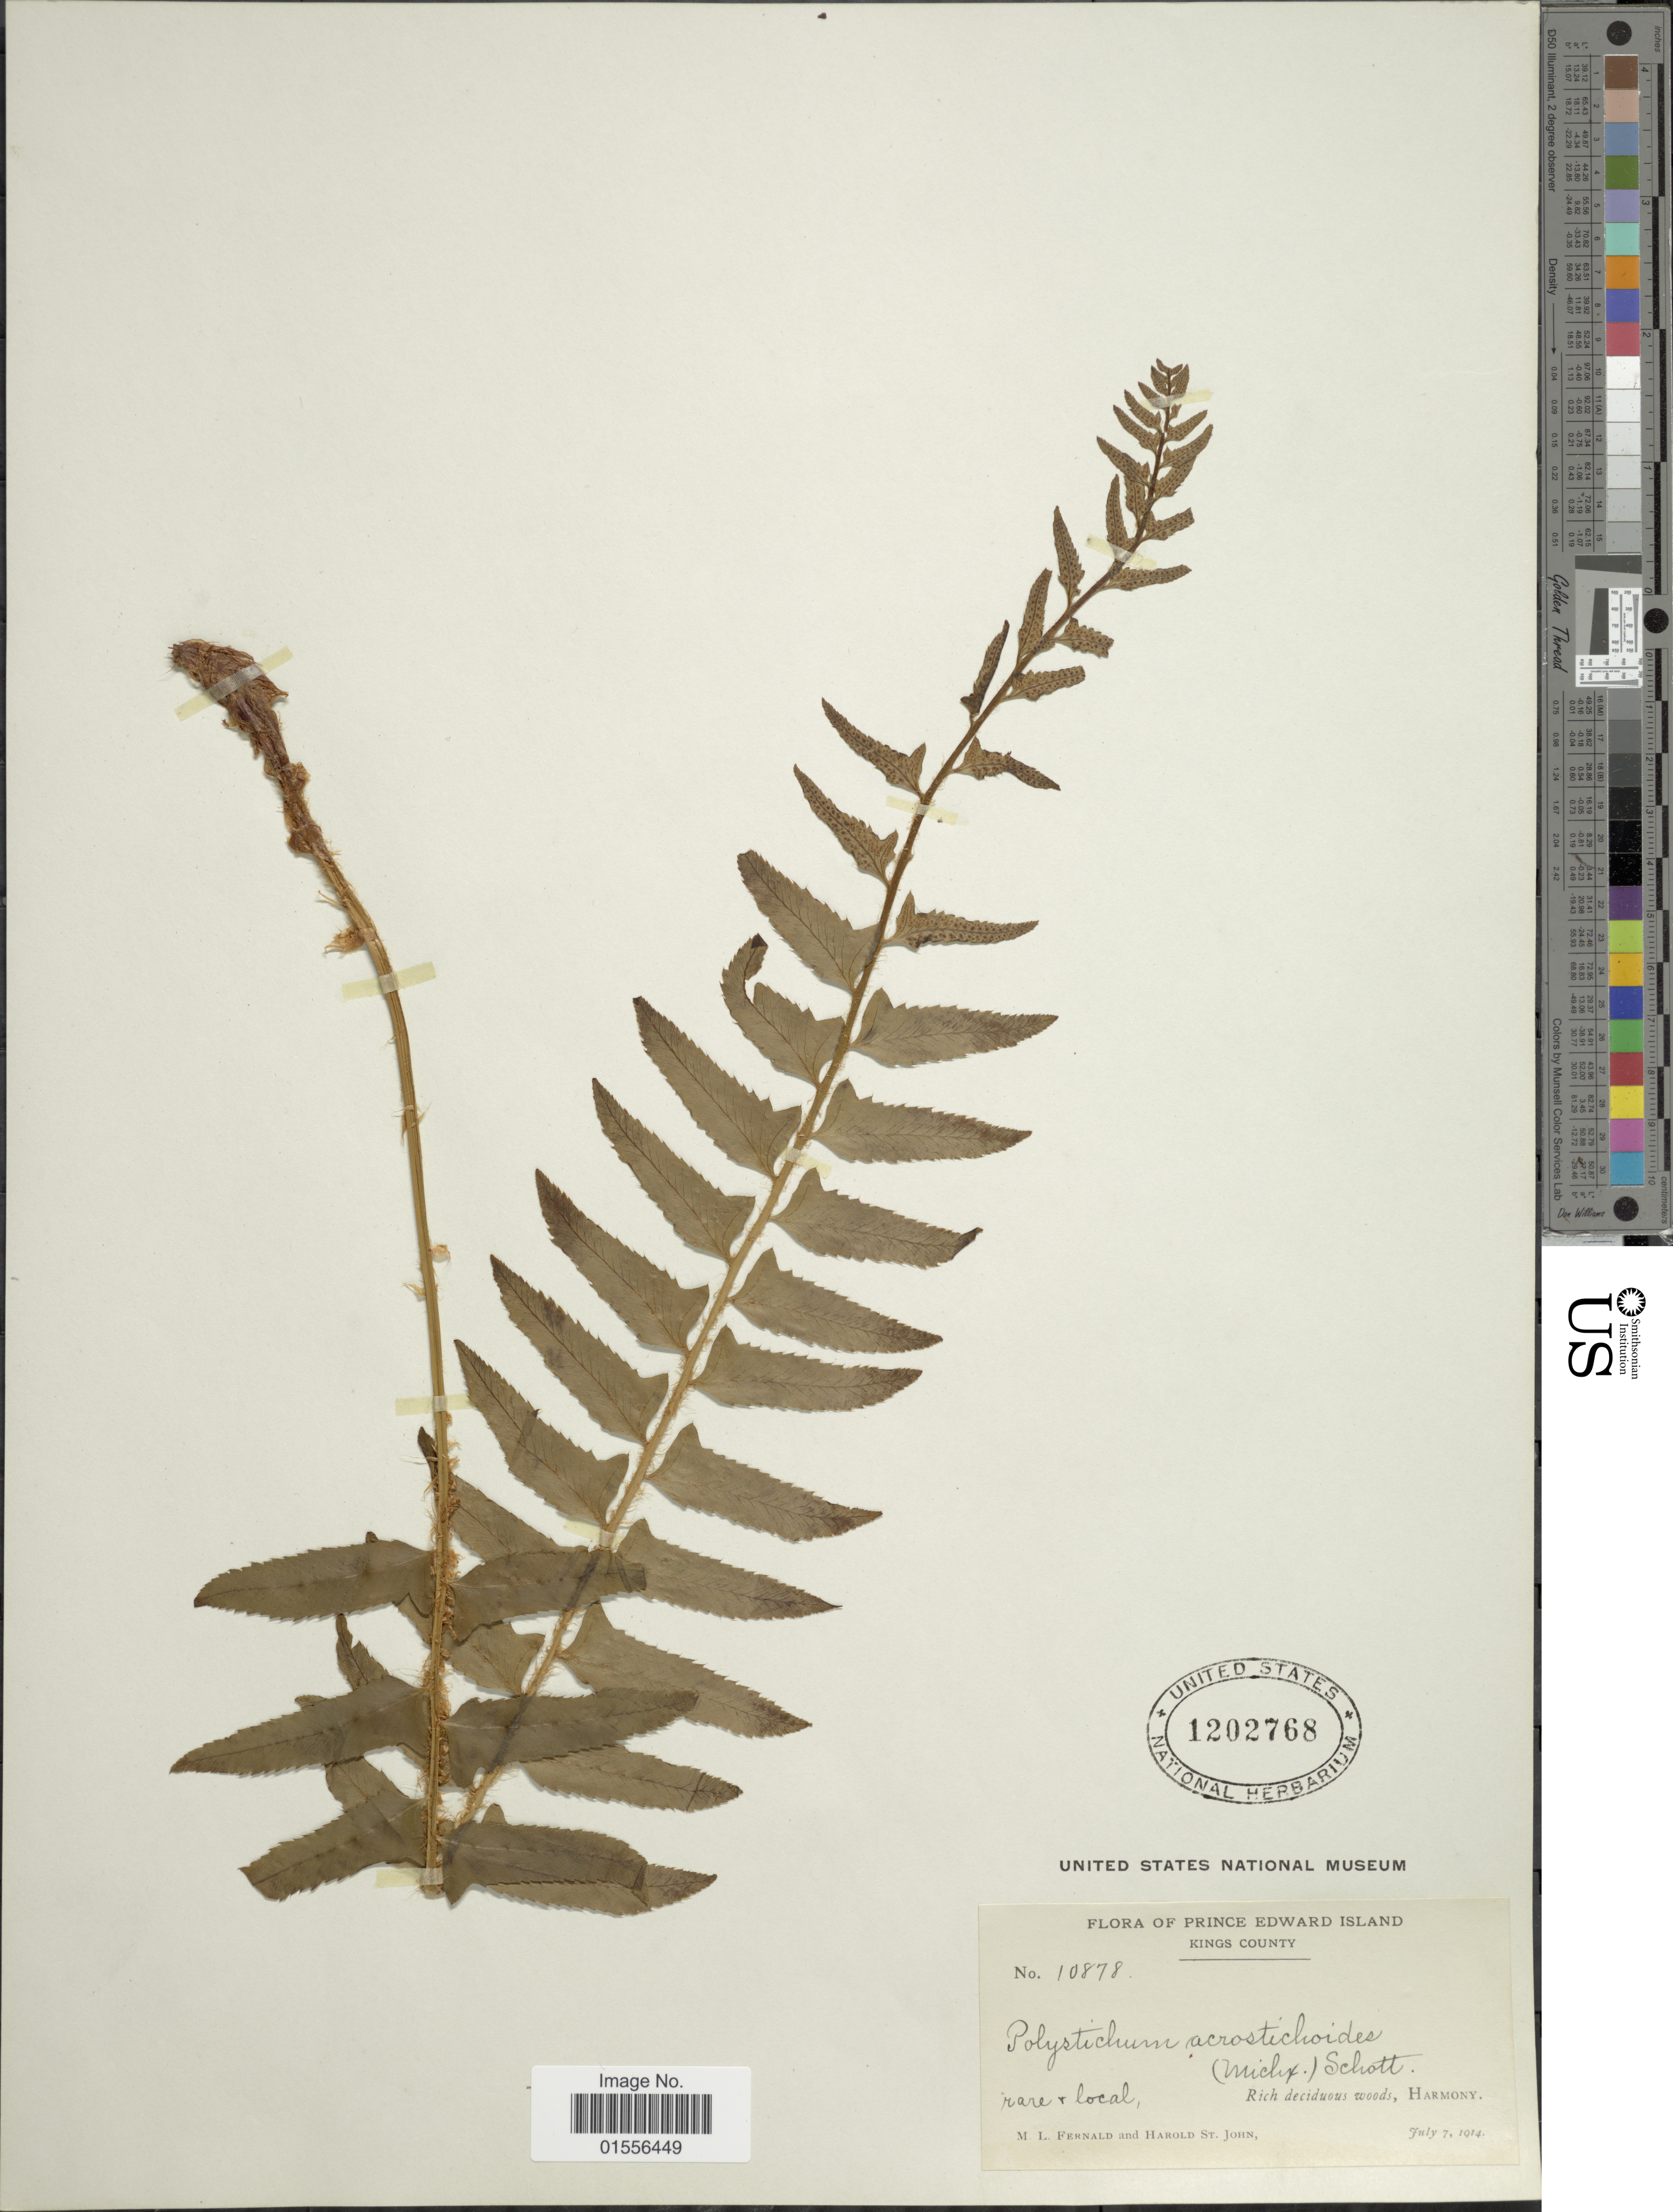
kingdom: Plantae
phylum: Tracheophyta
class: Polypodiopsida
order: Polypodiales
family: Dryopteridaceae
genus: Polystichum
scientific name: Polystichum acrostichoides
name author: (Michx.) Schott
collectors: M. L. Fernald & H. St. John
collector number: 10878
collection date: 1914-07-07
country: Canada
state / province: Prince Edward Island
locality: Kings County, Rich deciduous woods, Harmony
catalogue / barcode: US 1202768